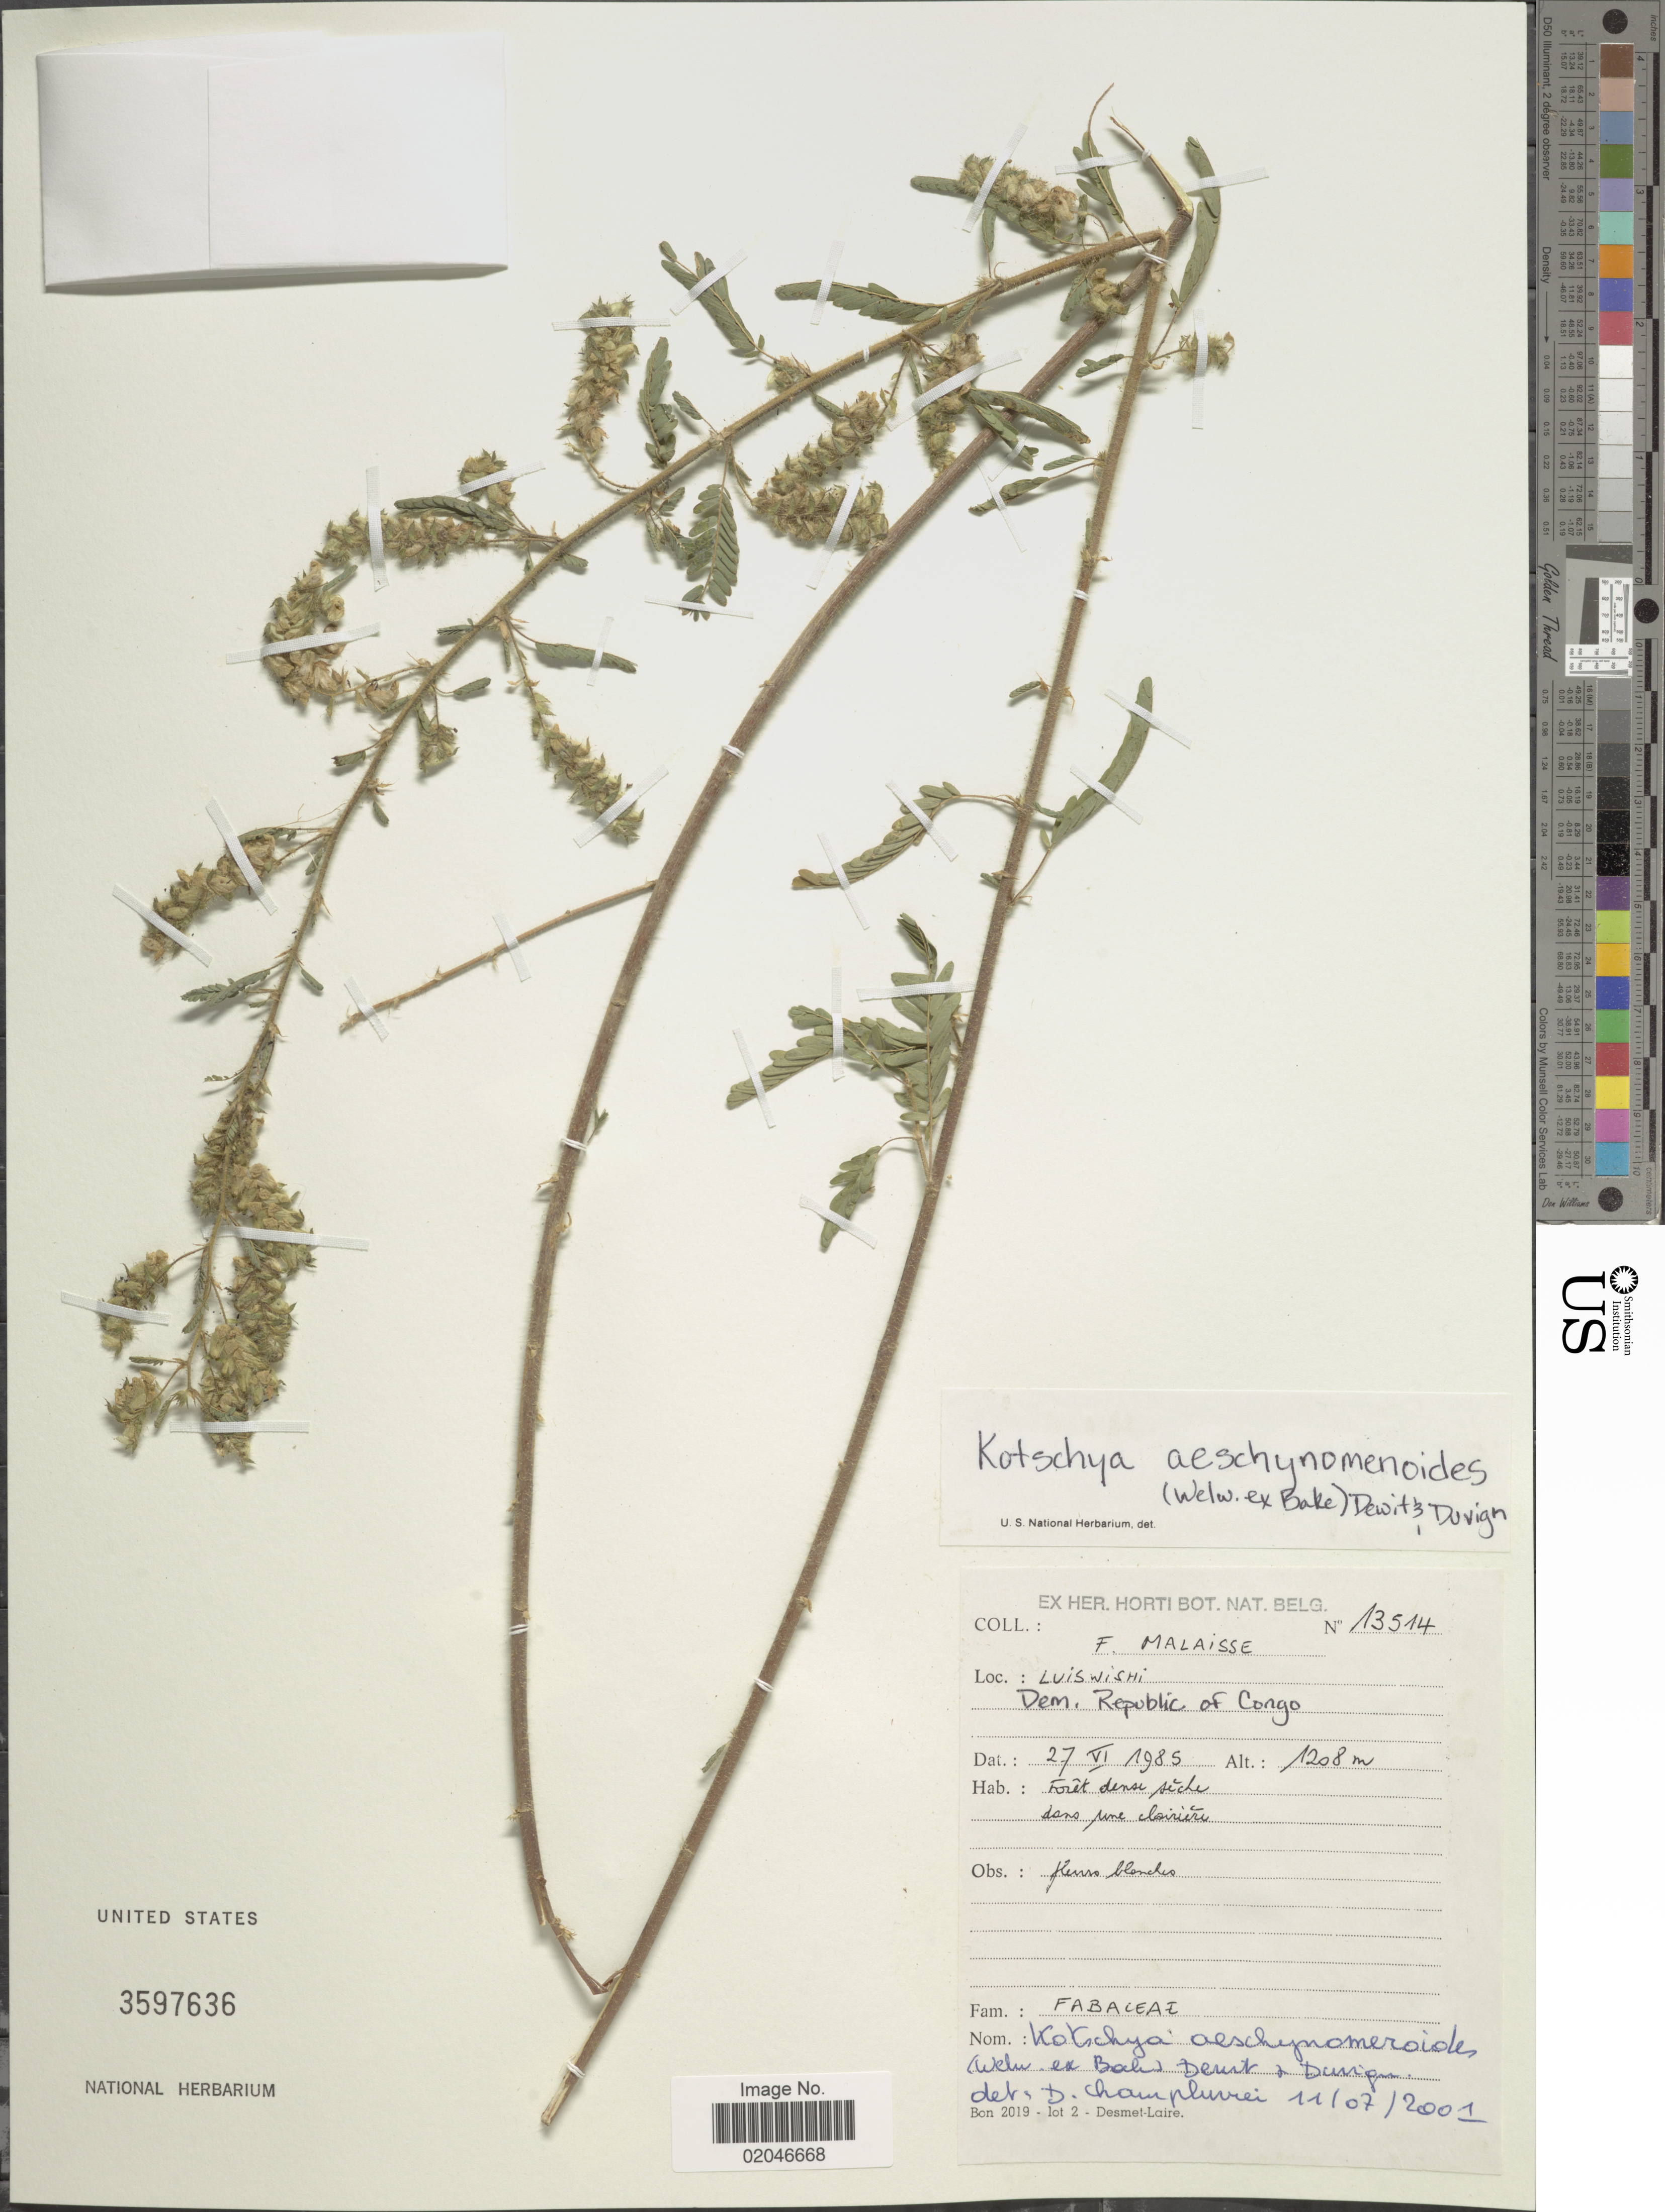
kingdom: Plantae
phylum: Tracheophyta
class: Magnoliopsida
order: Fabales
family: Fabaceae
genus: Kotschya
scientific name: Kotschya aeschnomenoides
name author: (Baker) Dewit & P.A. Duvign.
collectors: F. Malaisse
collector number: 13514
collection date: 1985-06-27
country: Congo, Republic of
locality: Luiswishii, Dem. Republic of Congo.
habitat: Forêt dense sèche dans une clairière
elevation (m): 1208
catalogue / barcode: US 3597636